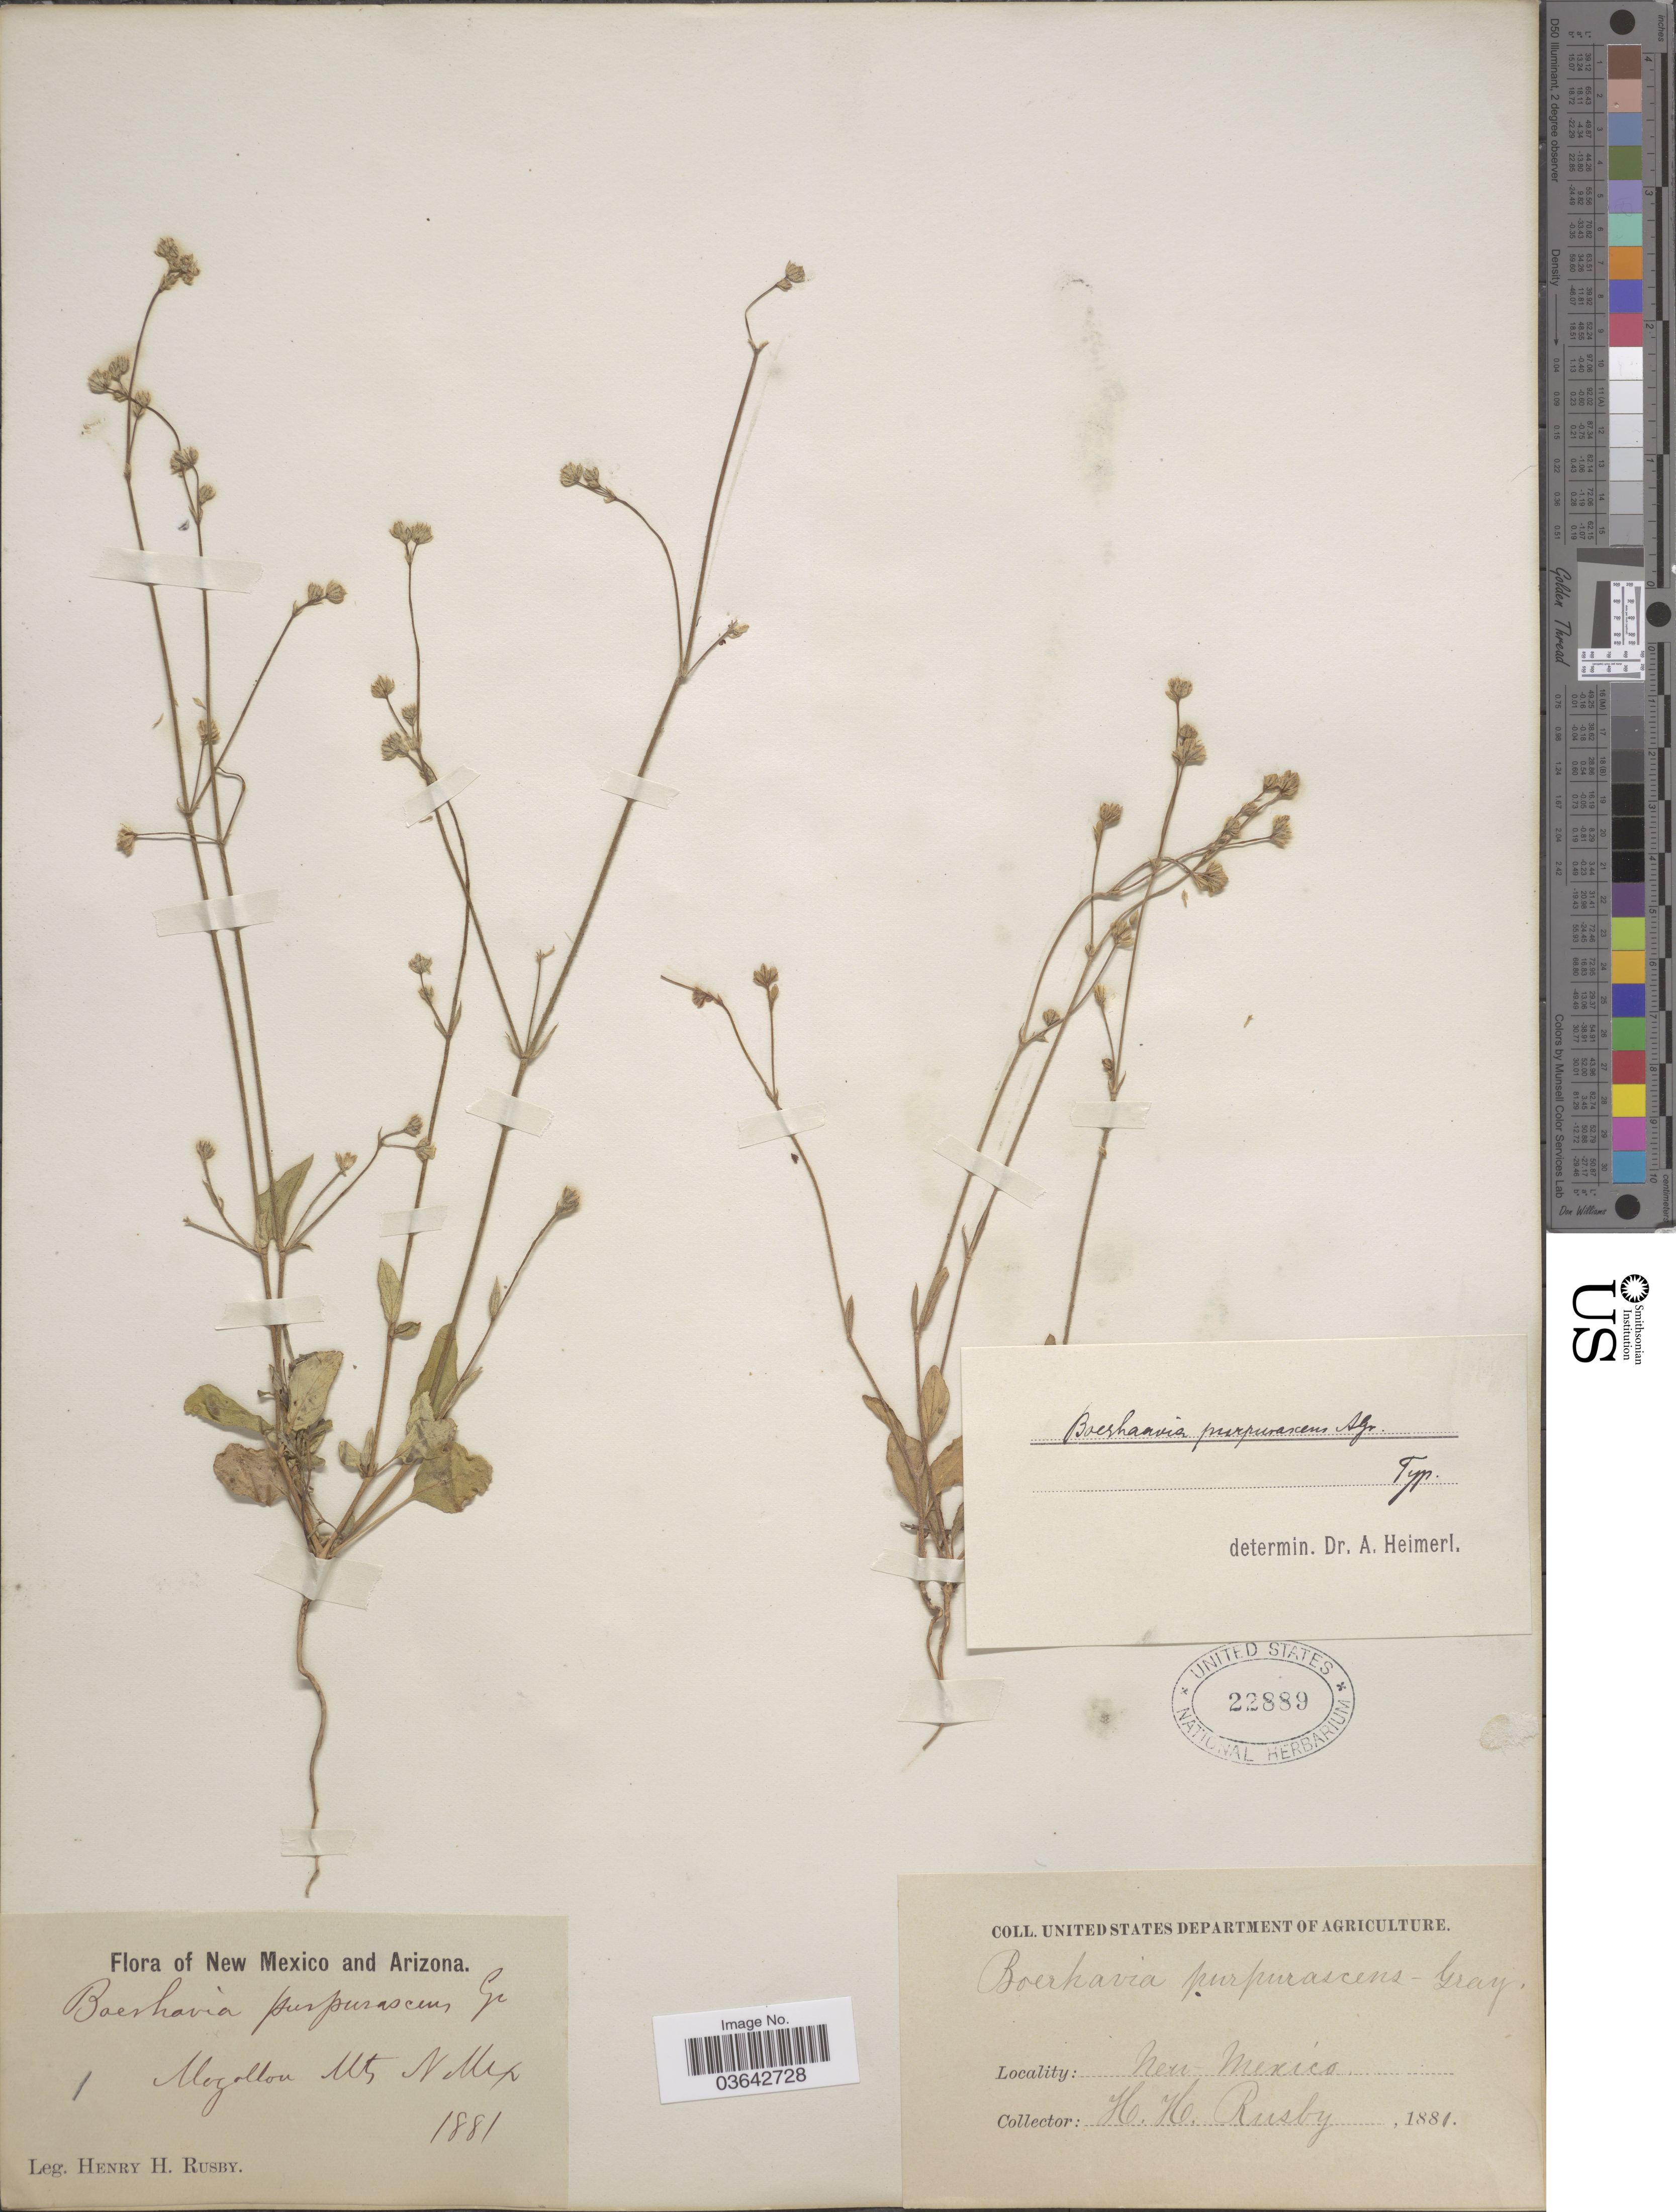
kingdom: Plantae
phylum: Tracheophyta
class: Magnoliopsida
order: Caryophyllales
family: Nyctaginaceae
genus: Boerhavia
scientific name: Boerhavia purpurascens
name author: A. Gray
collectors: H. H. Rusby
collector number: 1?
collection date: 1881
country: United States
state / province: Arizona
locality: Mogollon Mts.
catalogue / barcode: US 22889